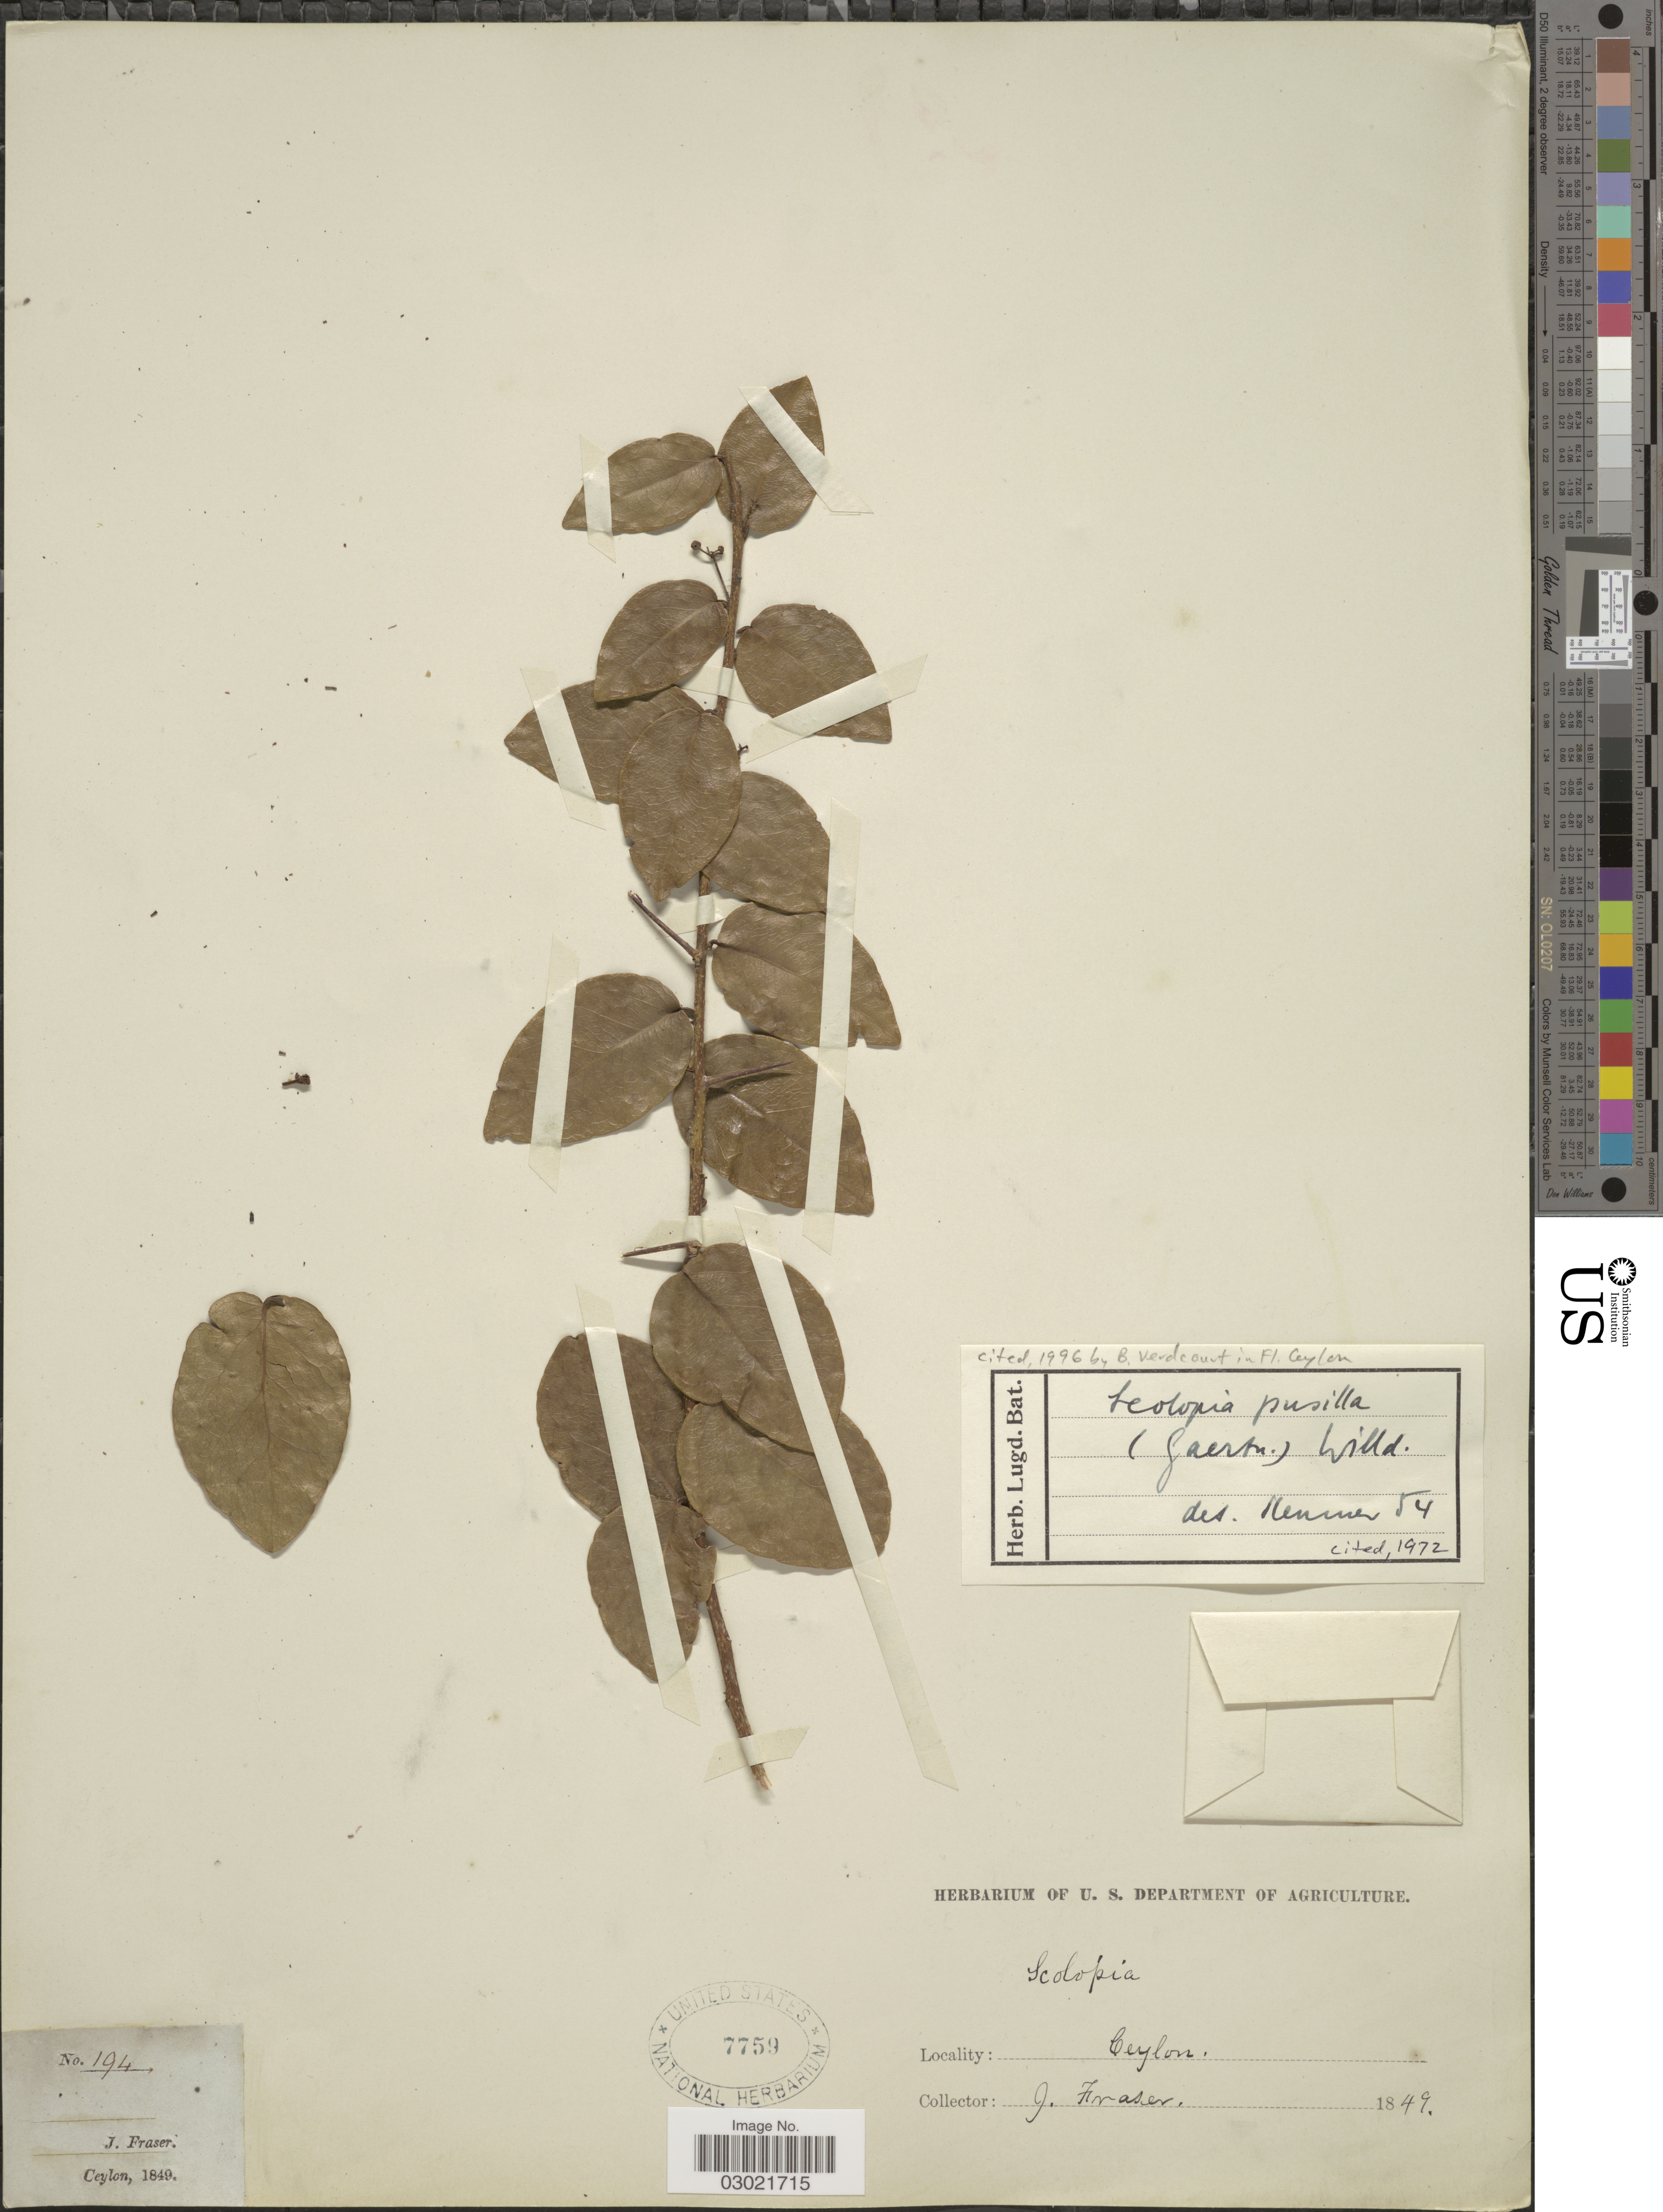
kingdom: Plantae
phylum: Tracheophyta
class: Magnoliopsida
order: Malpighiales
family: Salicaceae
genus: Scolopia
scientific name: Scolopia pusilla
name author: (Gaertn.) Willd.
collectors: J. Fraser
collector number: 194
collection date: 1849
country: Sri Lanka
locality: Ceylon.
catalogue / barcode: US 7759